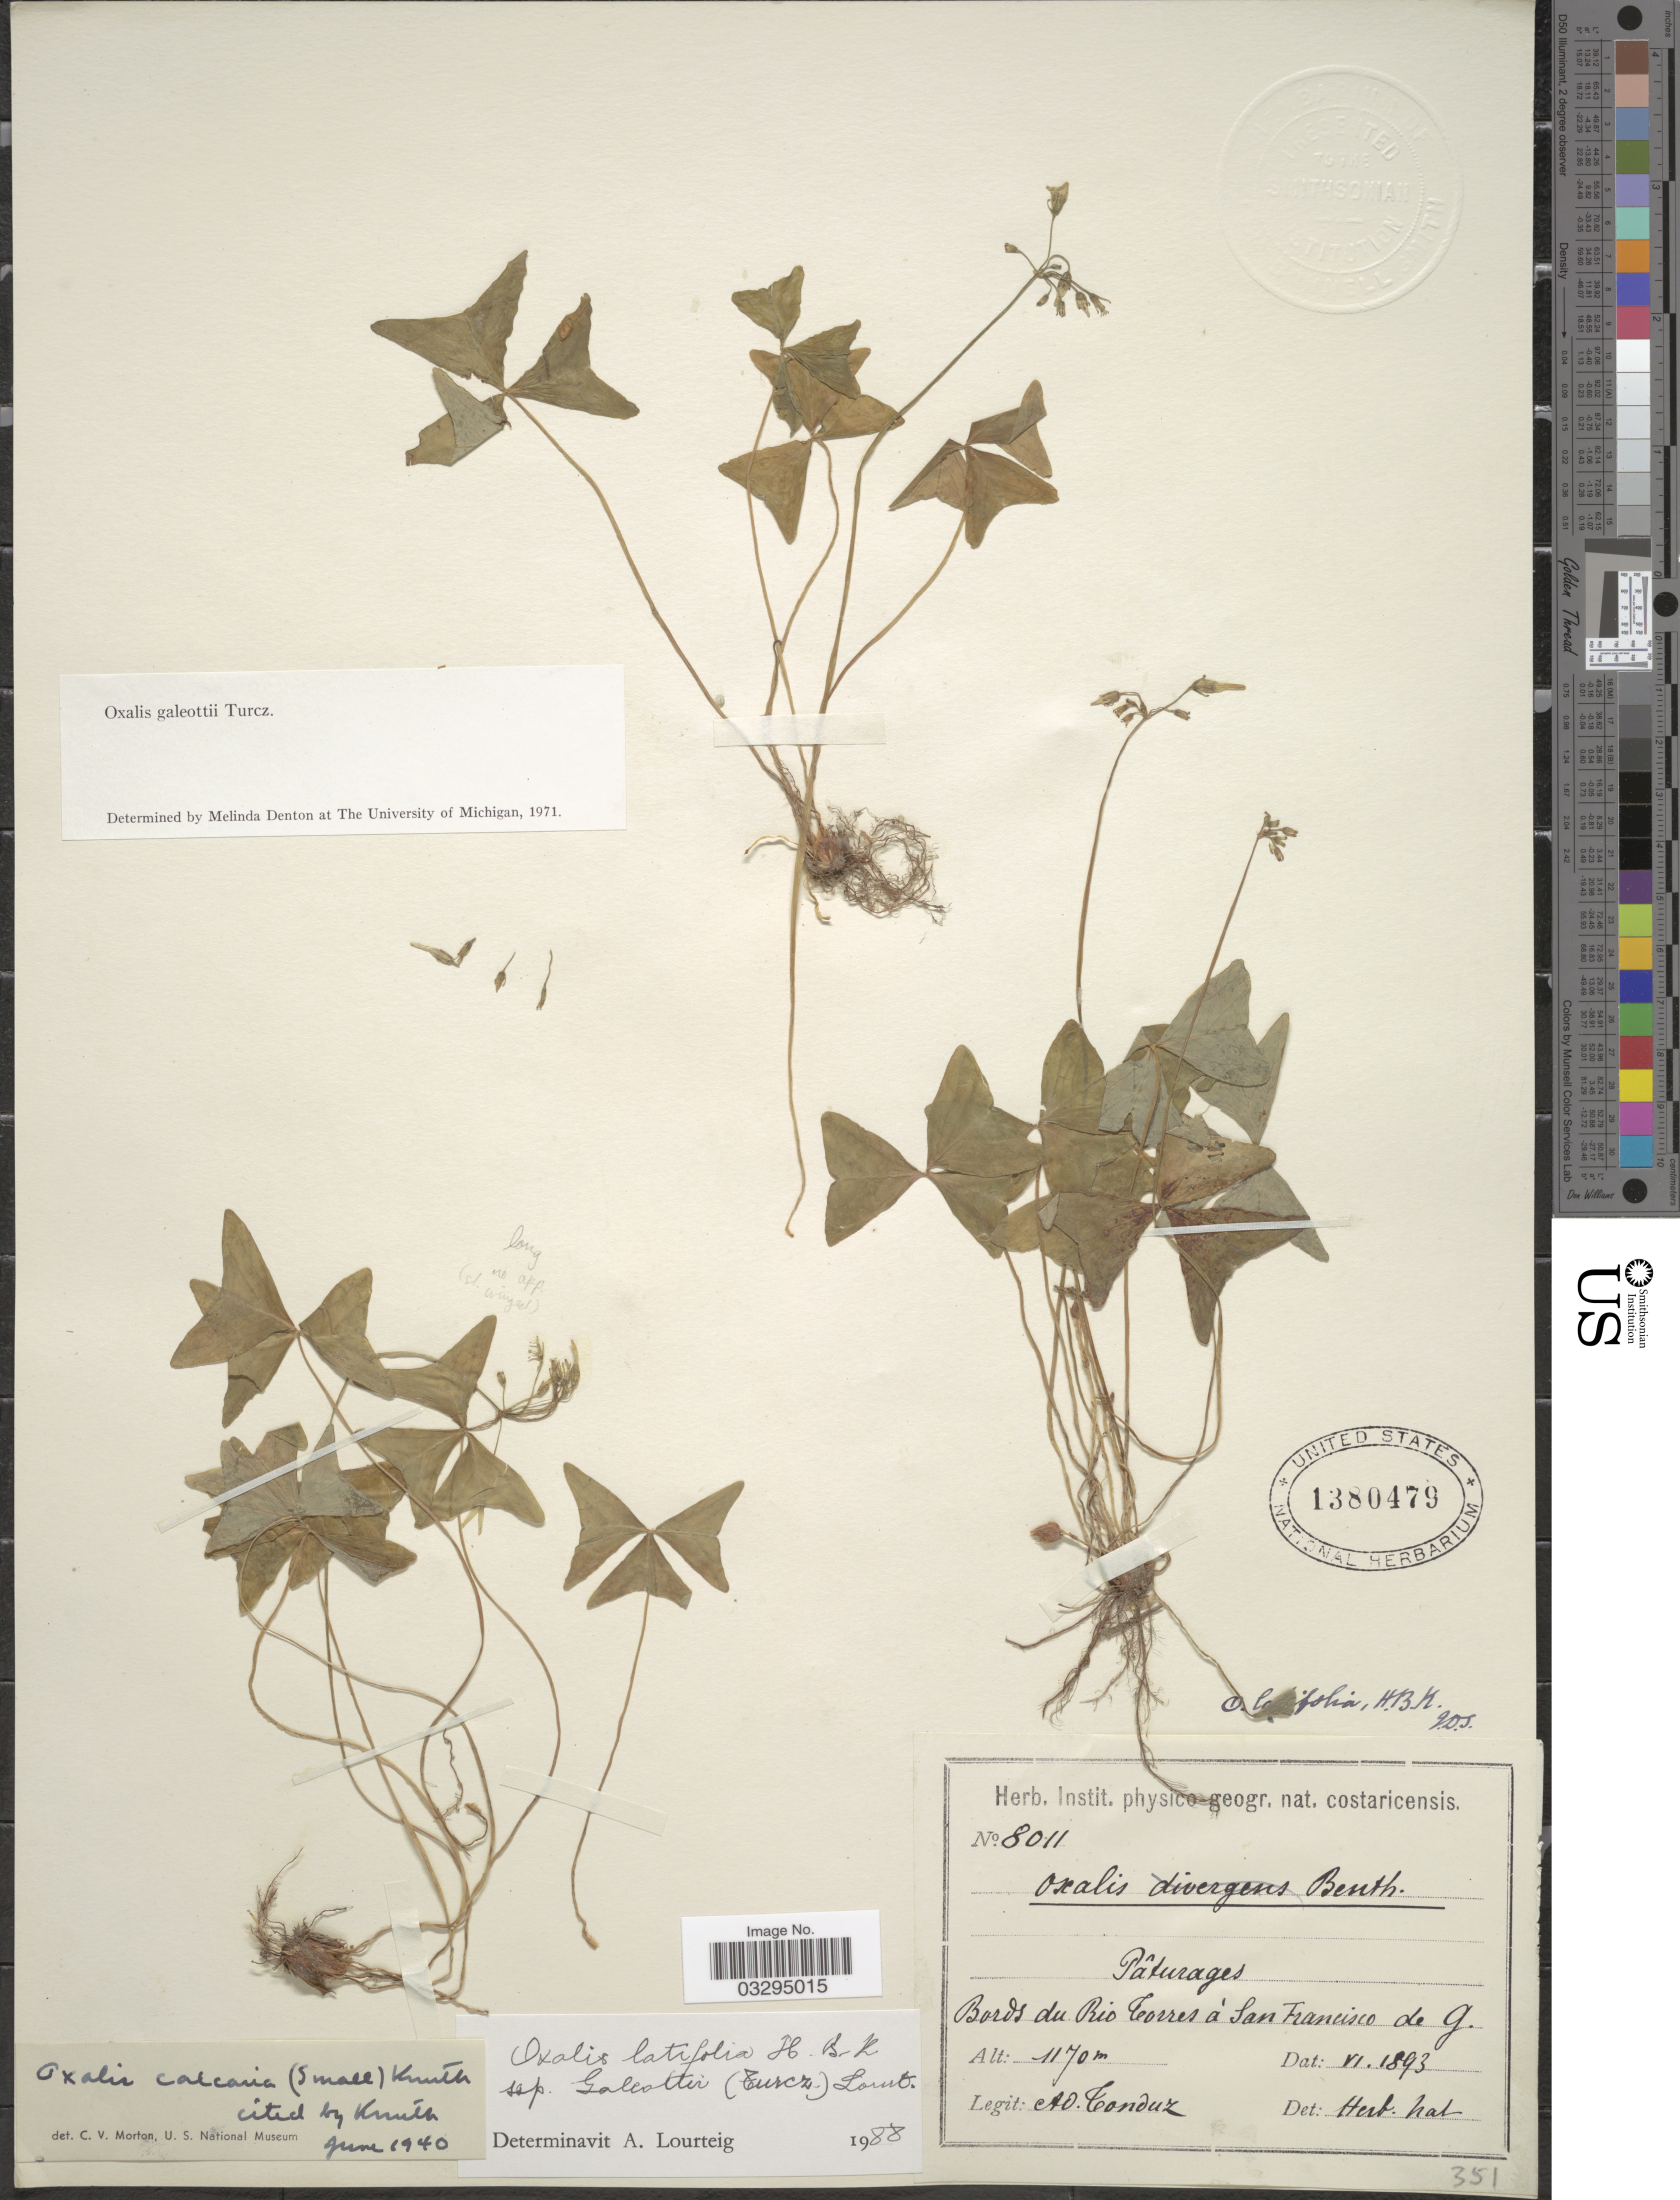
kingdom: Plantae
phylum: Tracheophyta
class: Magnoliopsida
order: Oxalidales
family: Oxalidaceae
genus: Oxalis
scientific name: Oxalis latifolia subsp. galeottii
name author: (Turcz.) Lourteig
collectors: A. Tonduz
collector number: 8011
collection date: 1893-06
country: Costa Rica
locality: Bords du Rio Torres á San Francisco de G.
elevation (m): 1170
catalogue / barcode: US 1380479